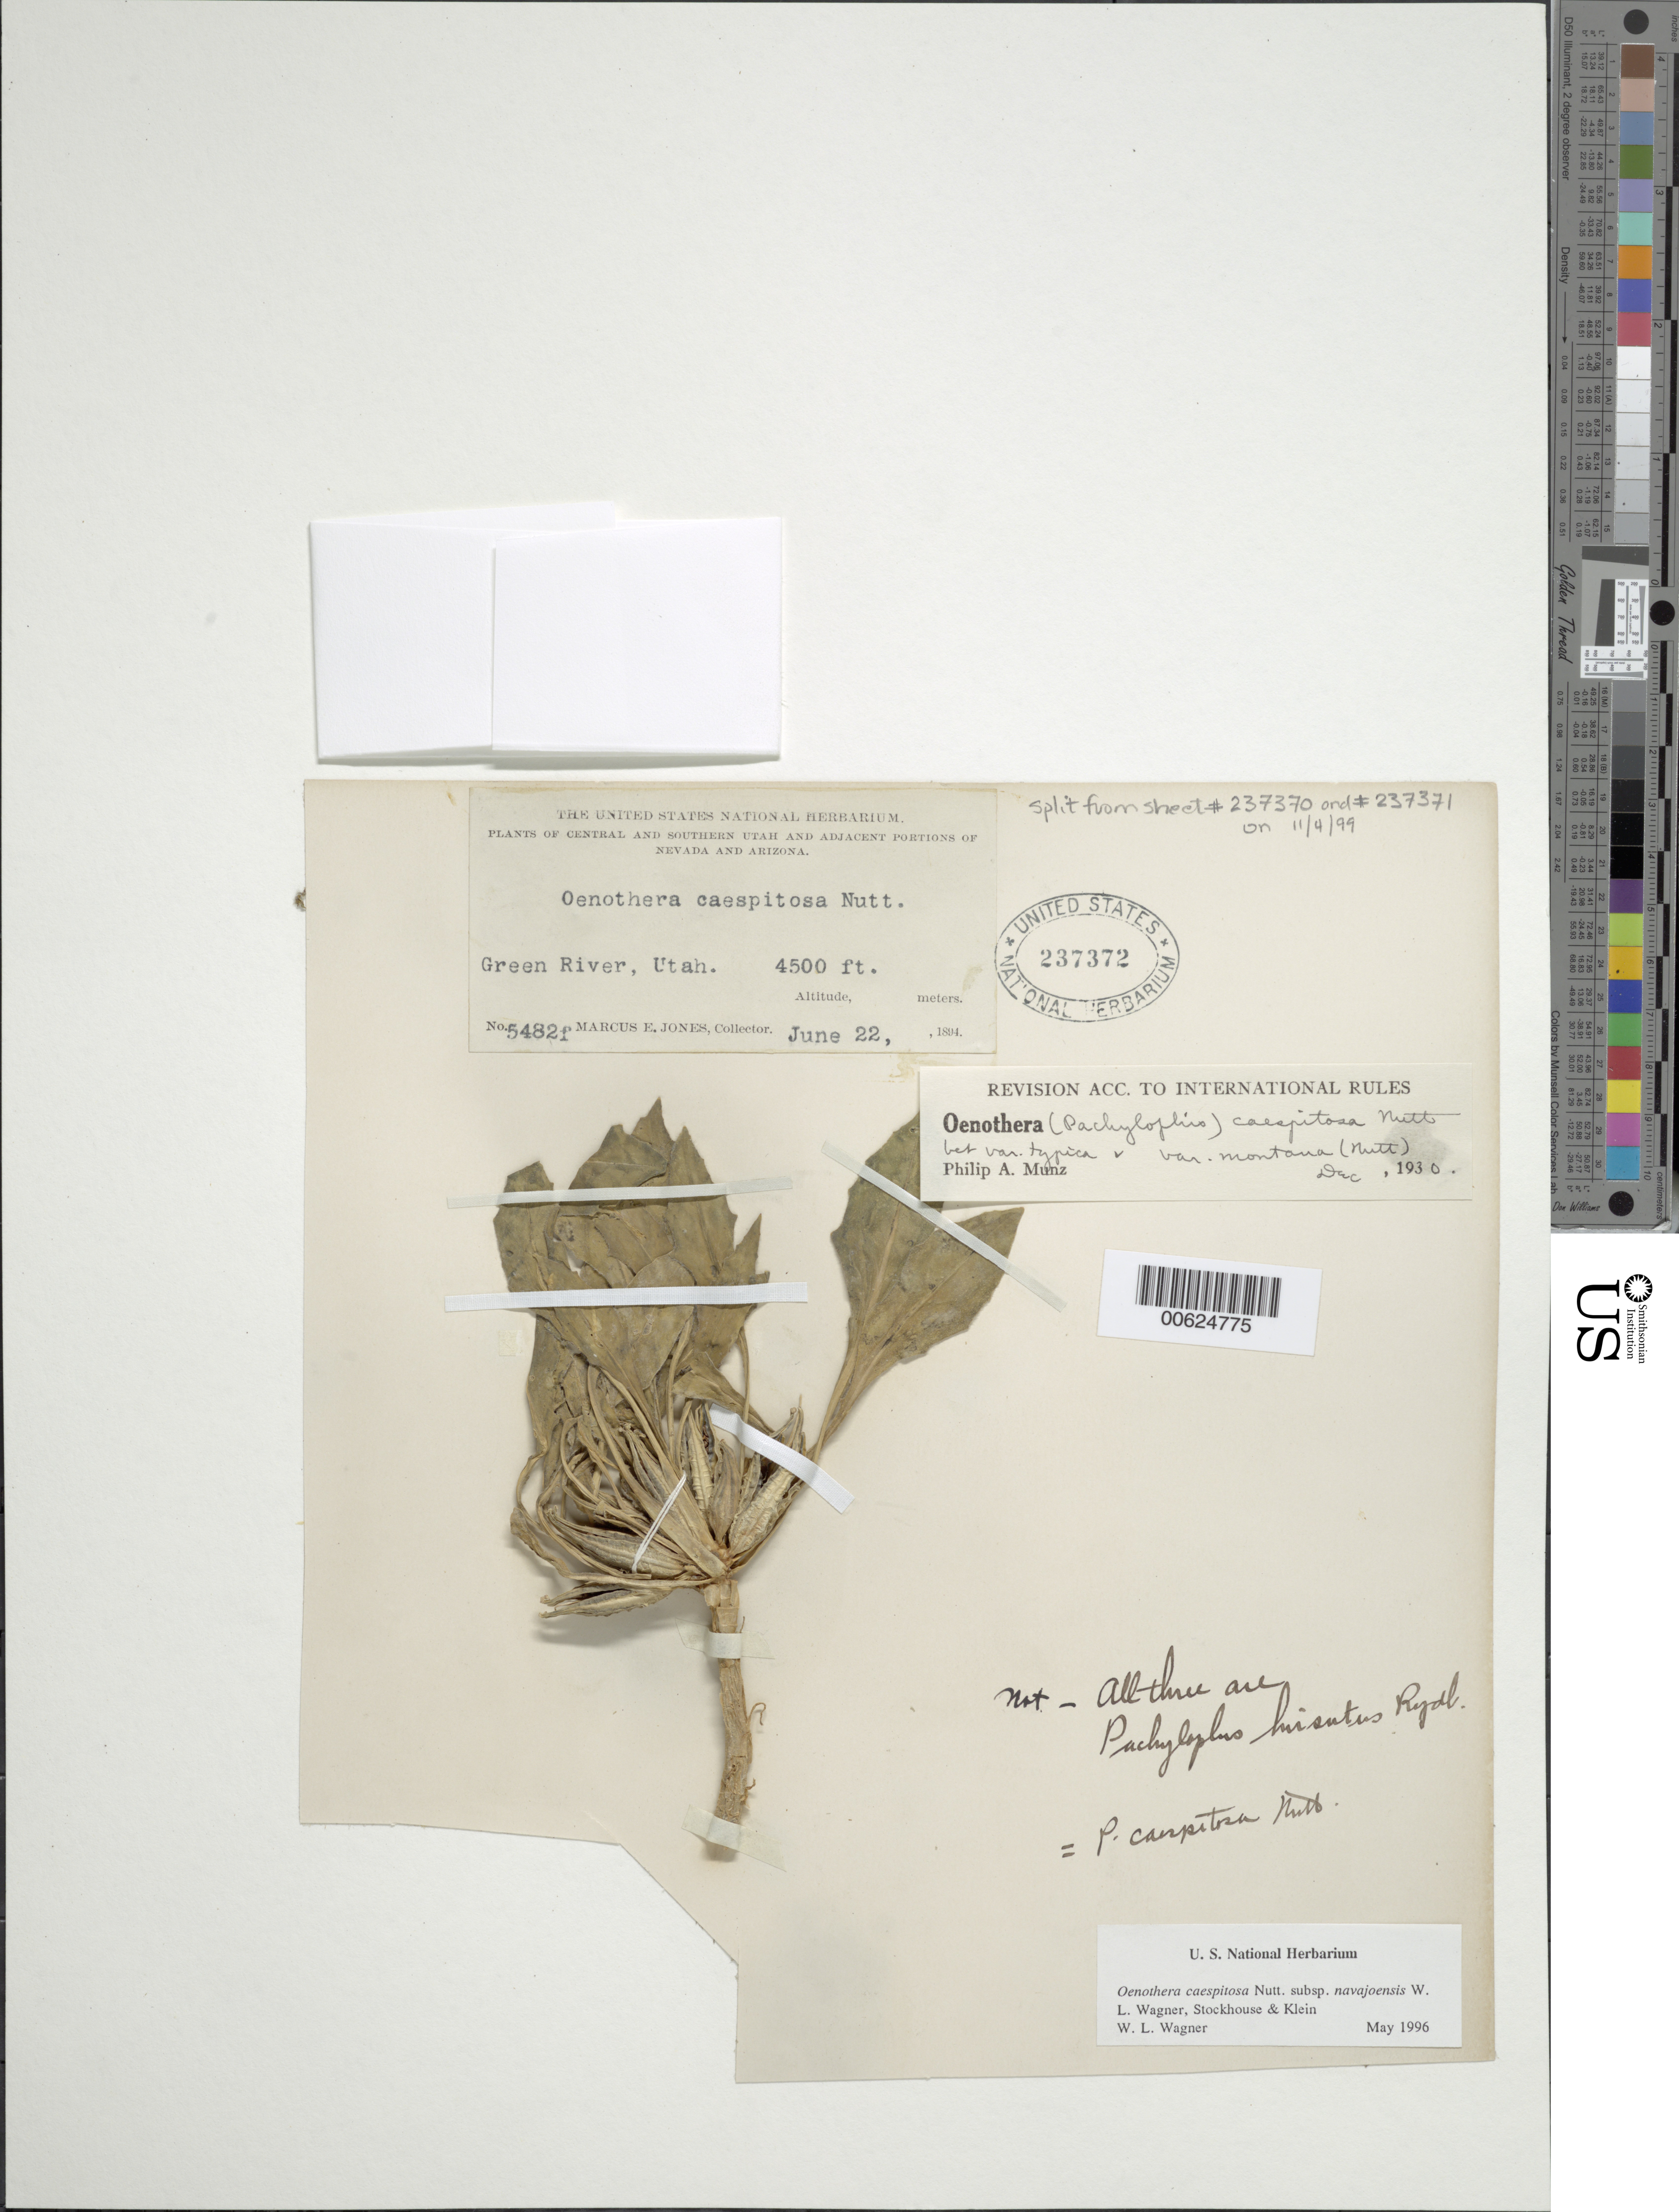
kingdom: Plantae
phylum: Tracheophyta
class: Magnoliopsida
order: Myrtales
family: Onagraceae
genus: Oenothera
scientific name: Oenothera cespitosa subsp. navajoensis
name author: W.L. Wagner et al.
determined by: Wagner, W. L., (BOT), Smithsonian Institution - National Museum of Natural History (UNITED STATES)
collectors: M. E. Jones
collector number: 5482f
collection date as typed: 22 Jun 1894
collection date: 1894-06-22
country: United States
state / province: Utah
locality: Green River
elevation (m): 1372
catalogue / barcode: US 237372